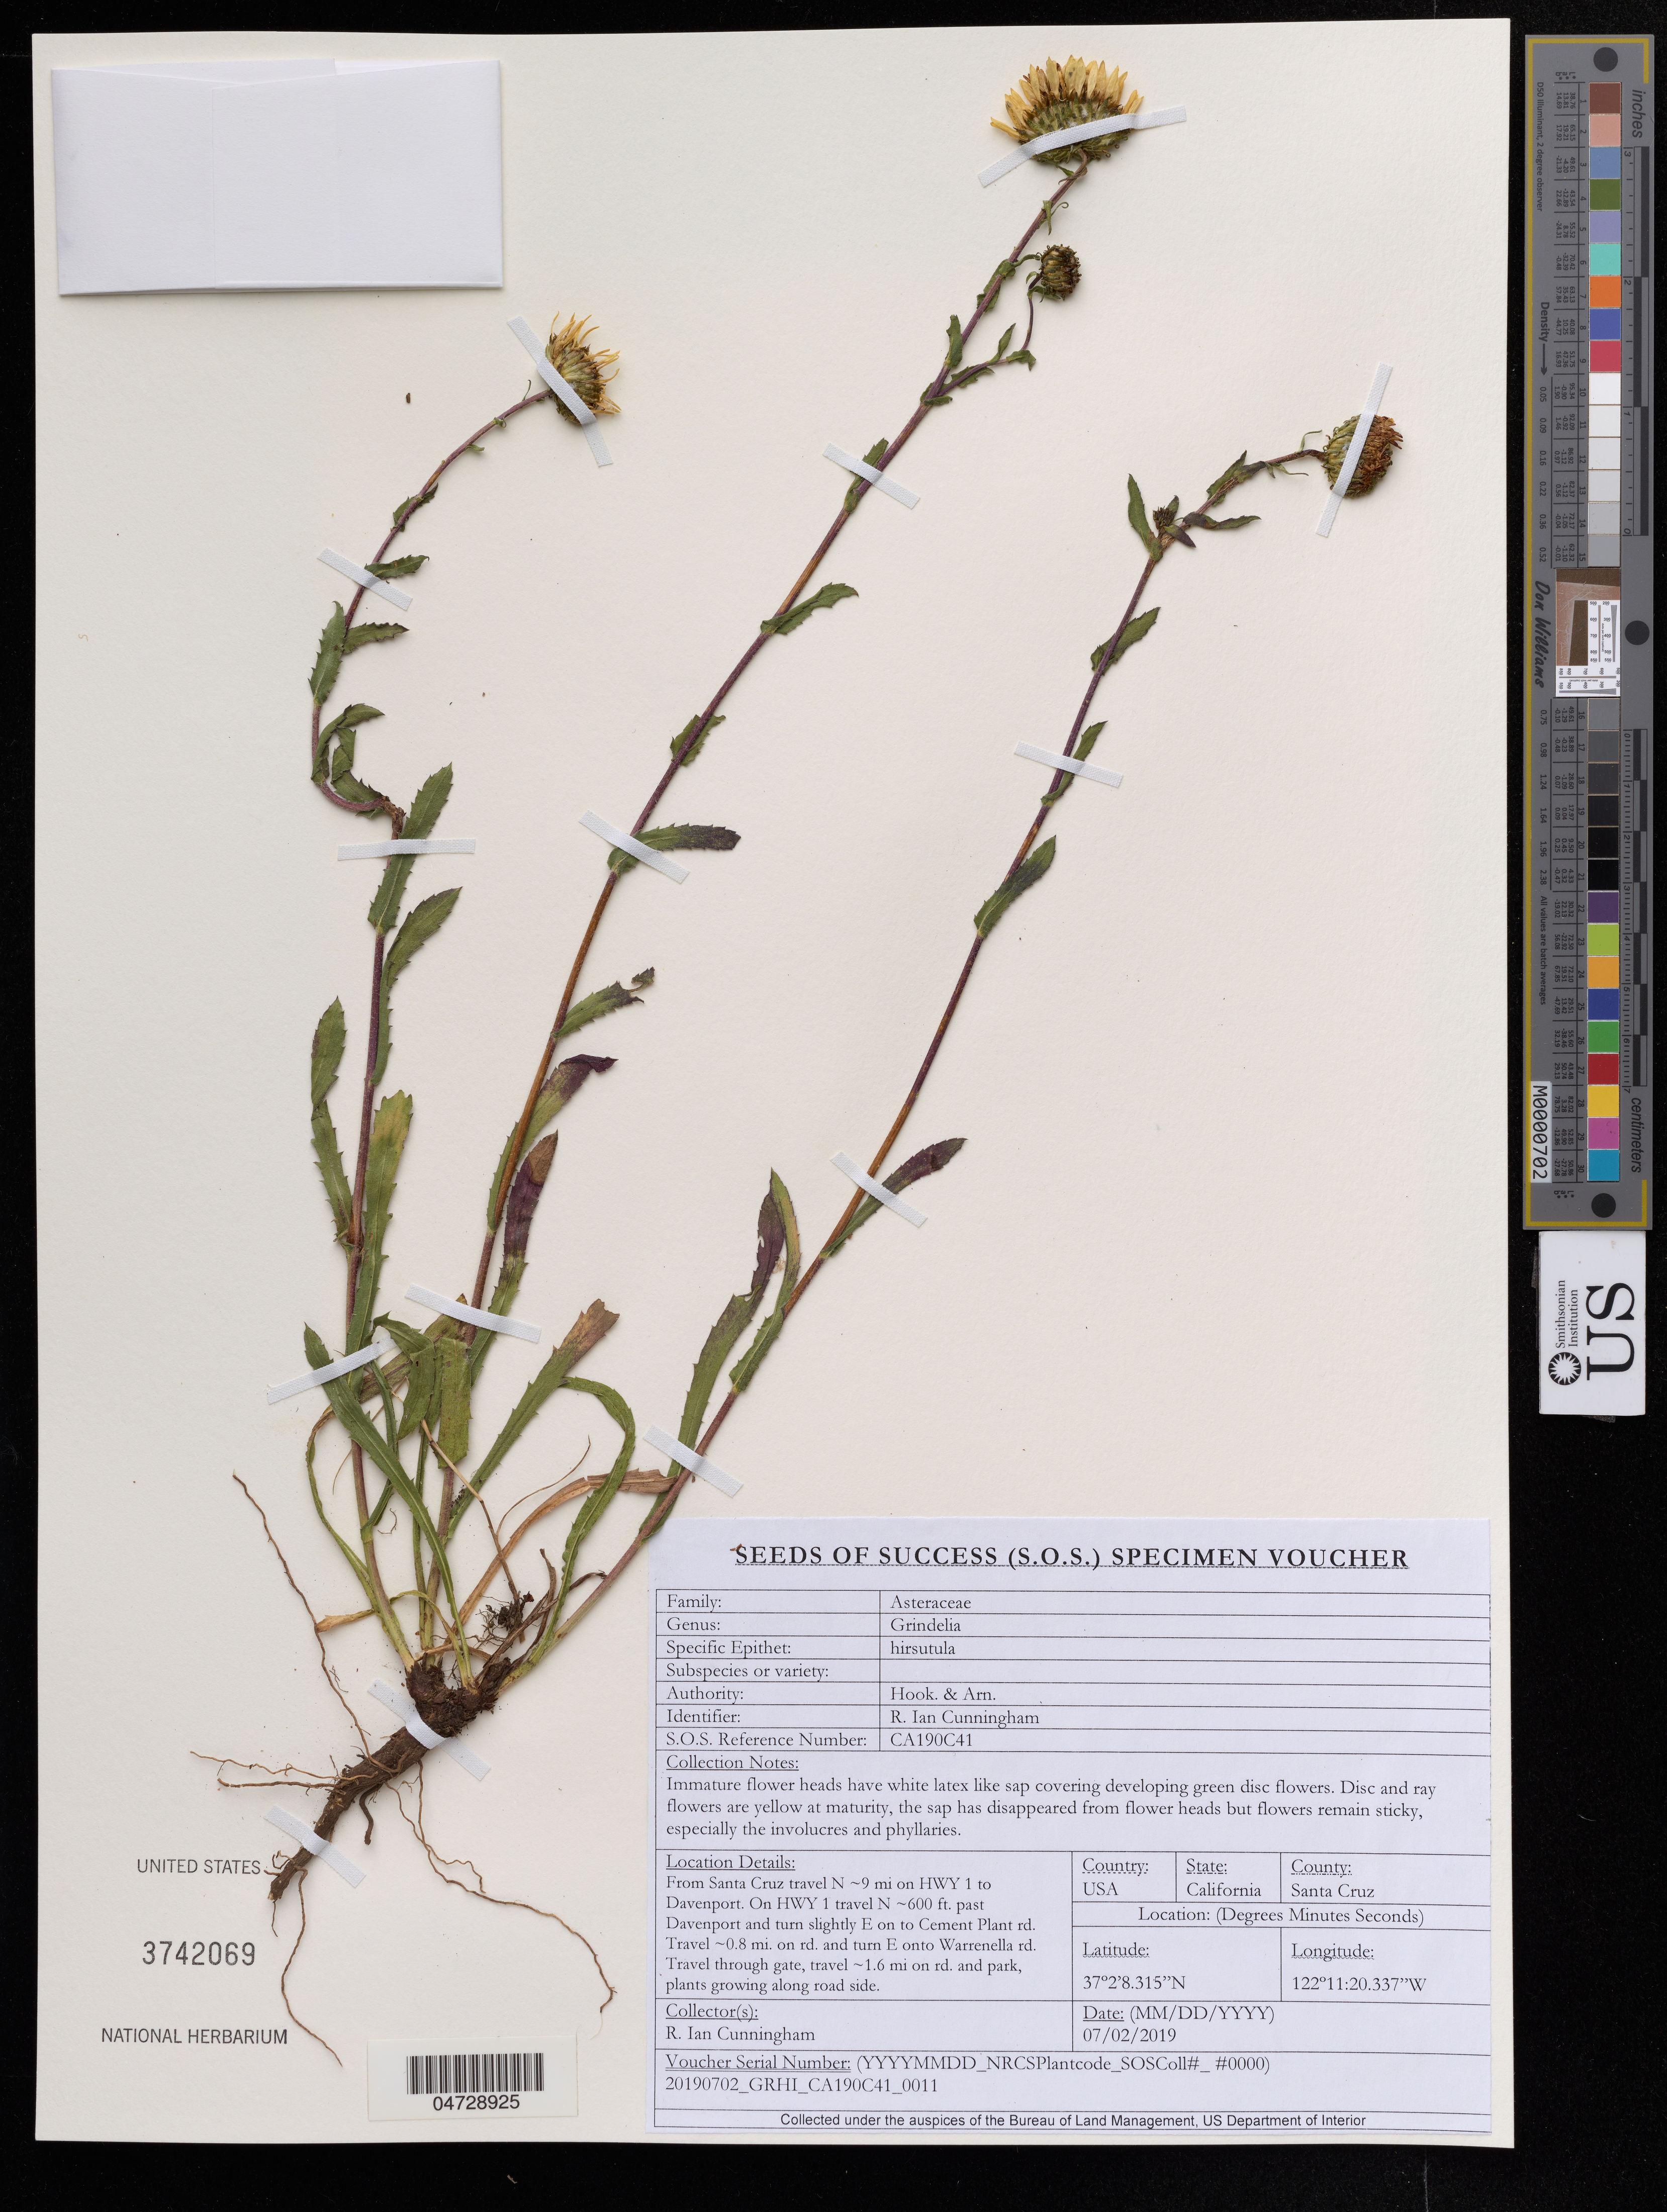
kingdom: Plantae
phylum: Tracheophyta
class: Magnoliopsida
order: Asterales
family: Asteraceae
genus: Grindelia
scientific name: Grindelia hirsutula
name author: Hook. & Arn.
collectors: R. Ian Cunningham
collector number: CA190C41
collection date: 2019-02-07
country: Argentina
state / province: Santa Cruz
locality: N ~9 mi on HWY 1 to Davenport. On HWY 1 travel N past Davenport and turn slightly E on to Cement Plant rd. Travel ~0.8 mi on rd. and turn E onto Warrenella rd. Travel through gate, travel ~1.6 mi on rd. and park, plants growing along road side.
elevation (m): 183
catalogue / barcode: US 3742069